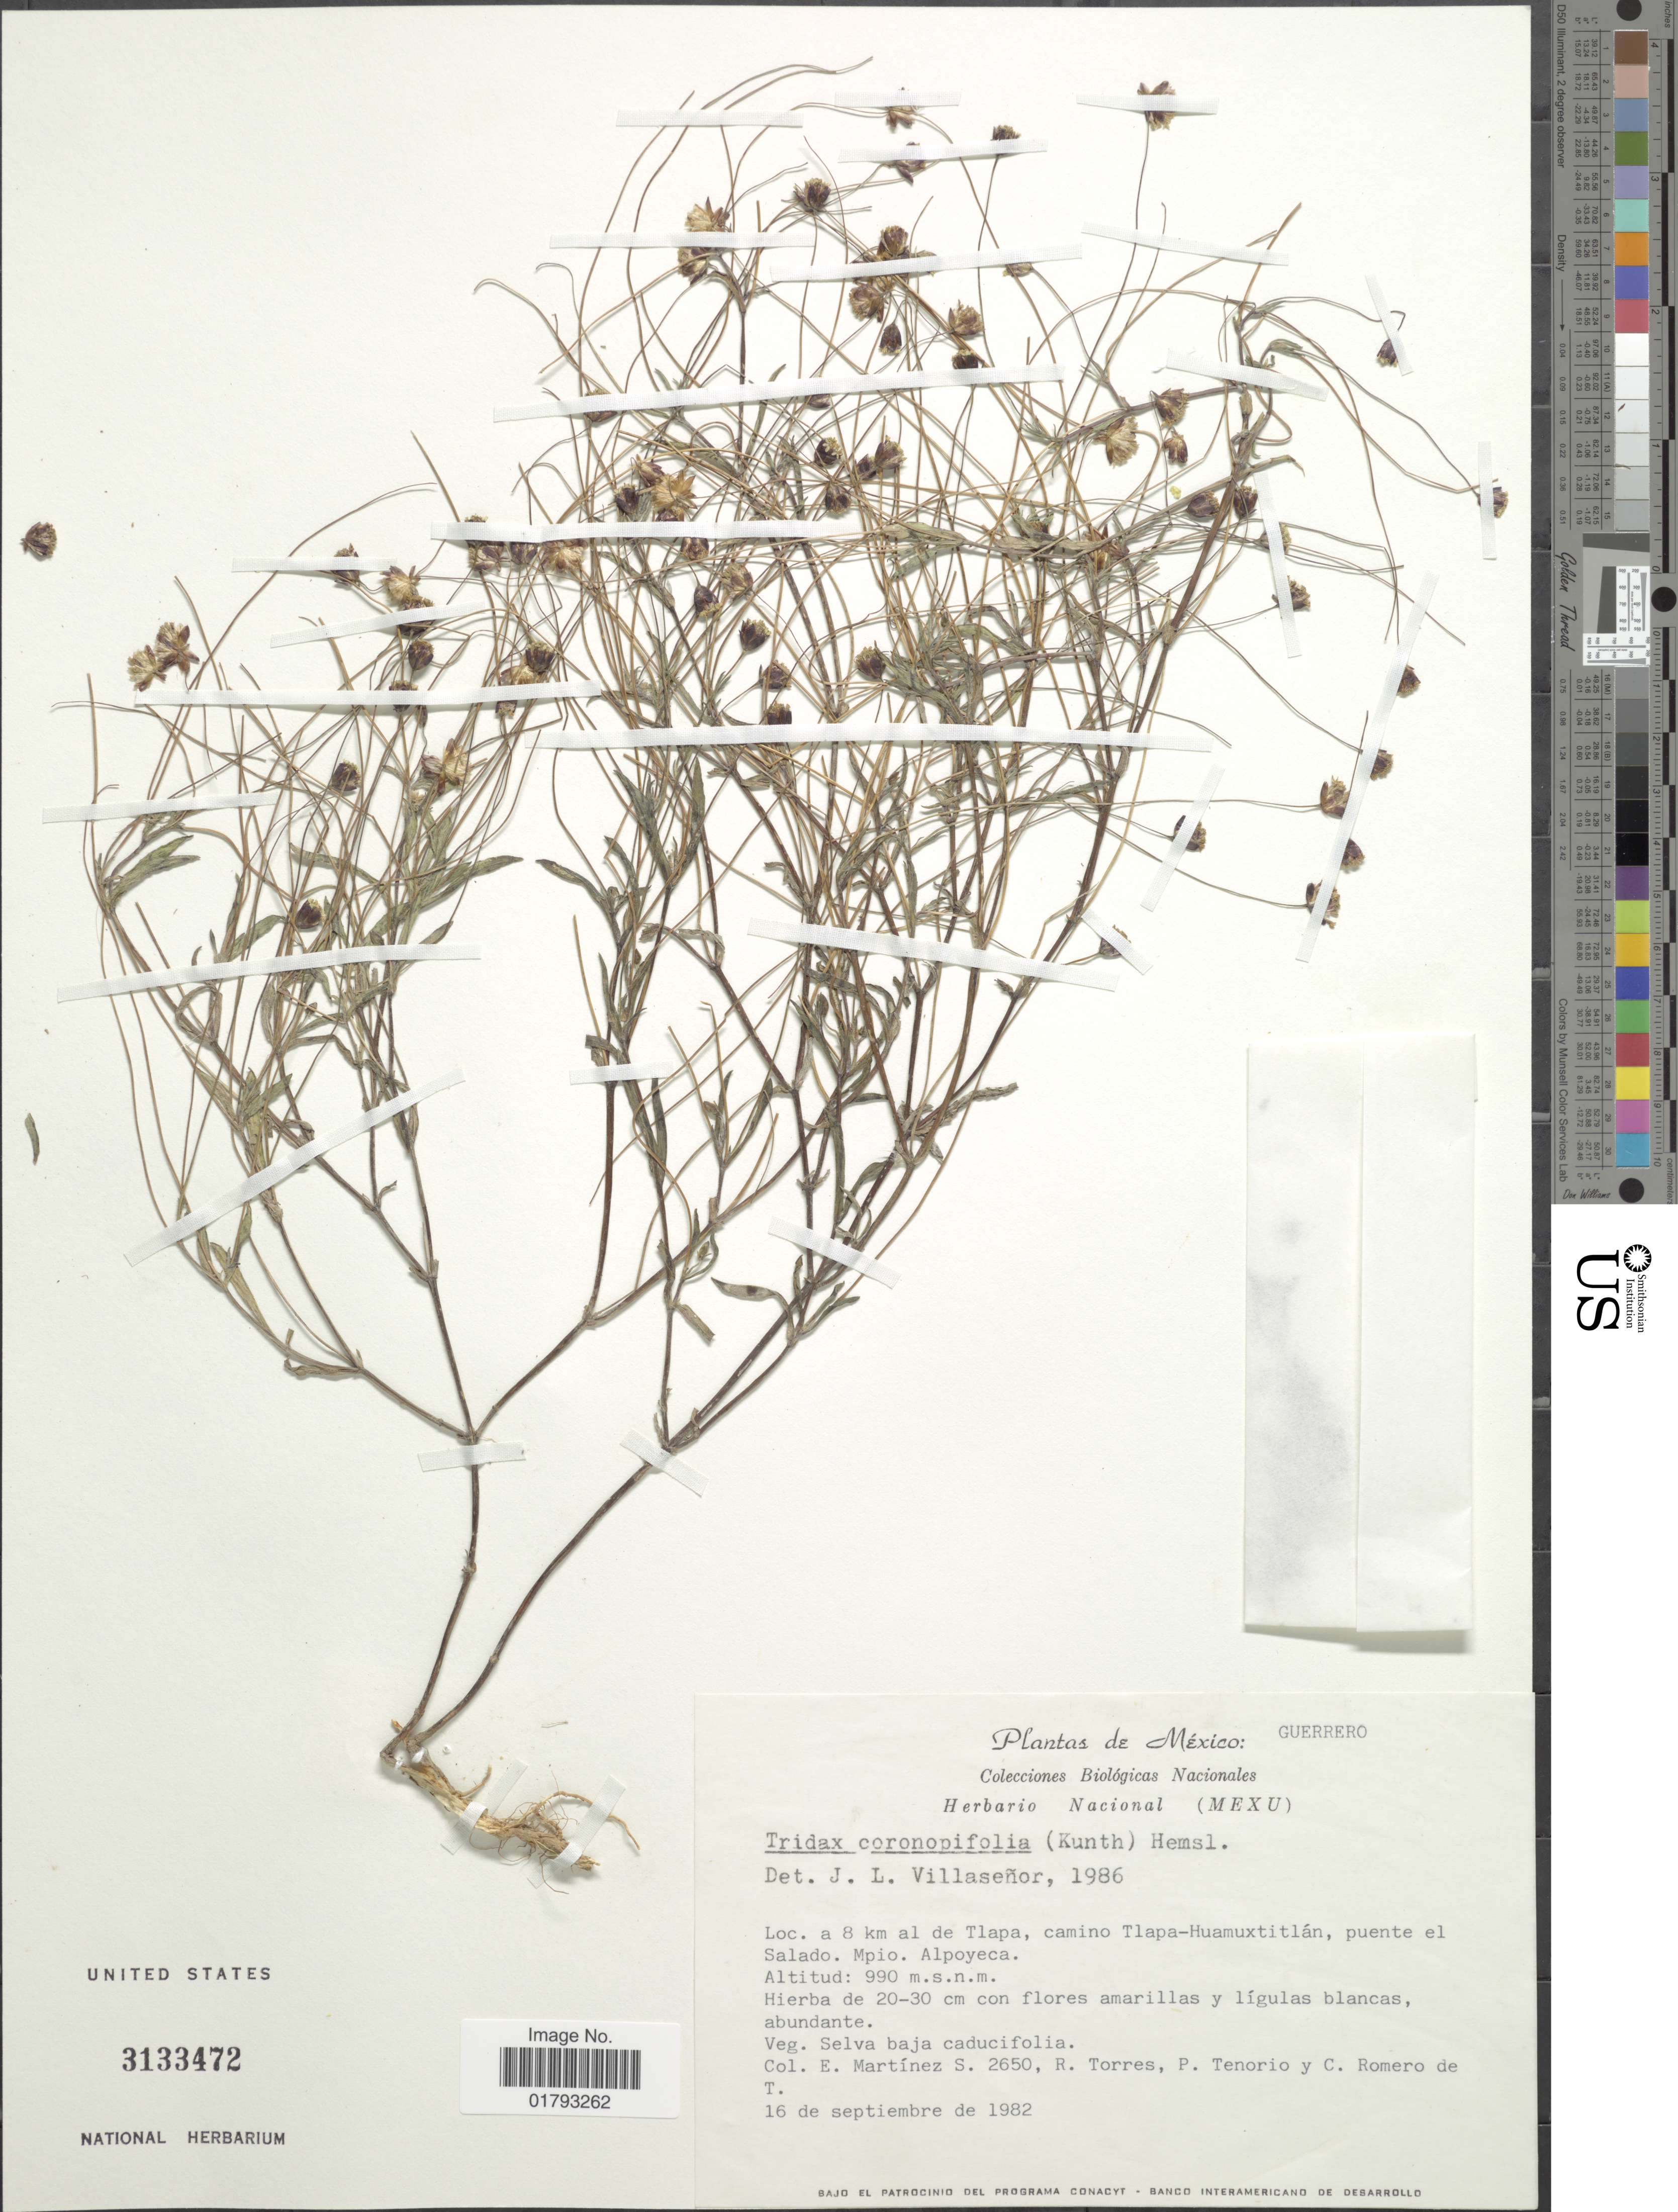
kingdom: Plantae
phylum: Tracheophyta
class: Magnoliopsida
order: Asterales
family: Asteraceae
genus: Tridax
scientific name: Tridax coronopifolia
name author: (Kunth) Hemsl.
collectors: E. M. Martínez S., R. Torres, Tenorio, P. & C. Romero de T.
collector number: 2650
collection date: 1982-09-16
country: Mexico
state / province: Guerrero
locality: Guerrero. a 8 km de Tlapa, camino Tlapa - Huamuxtitlan, puente el Salado. Mpio. Alpoyeca.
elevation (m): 990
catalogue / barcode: US 3133472